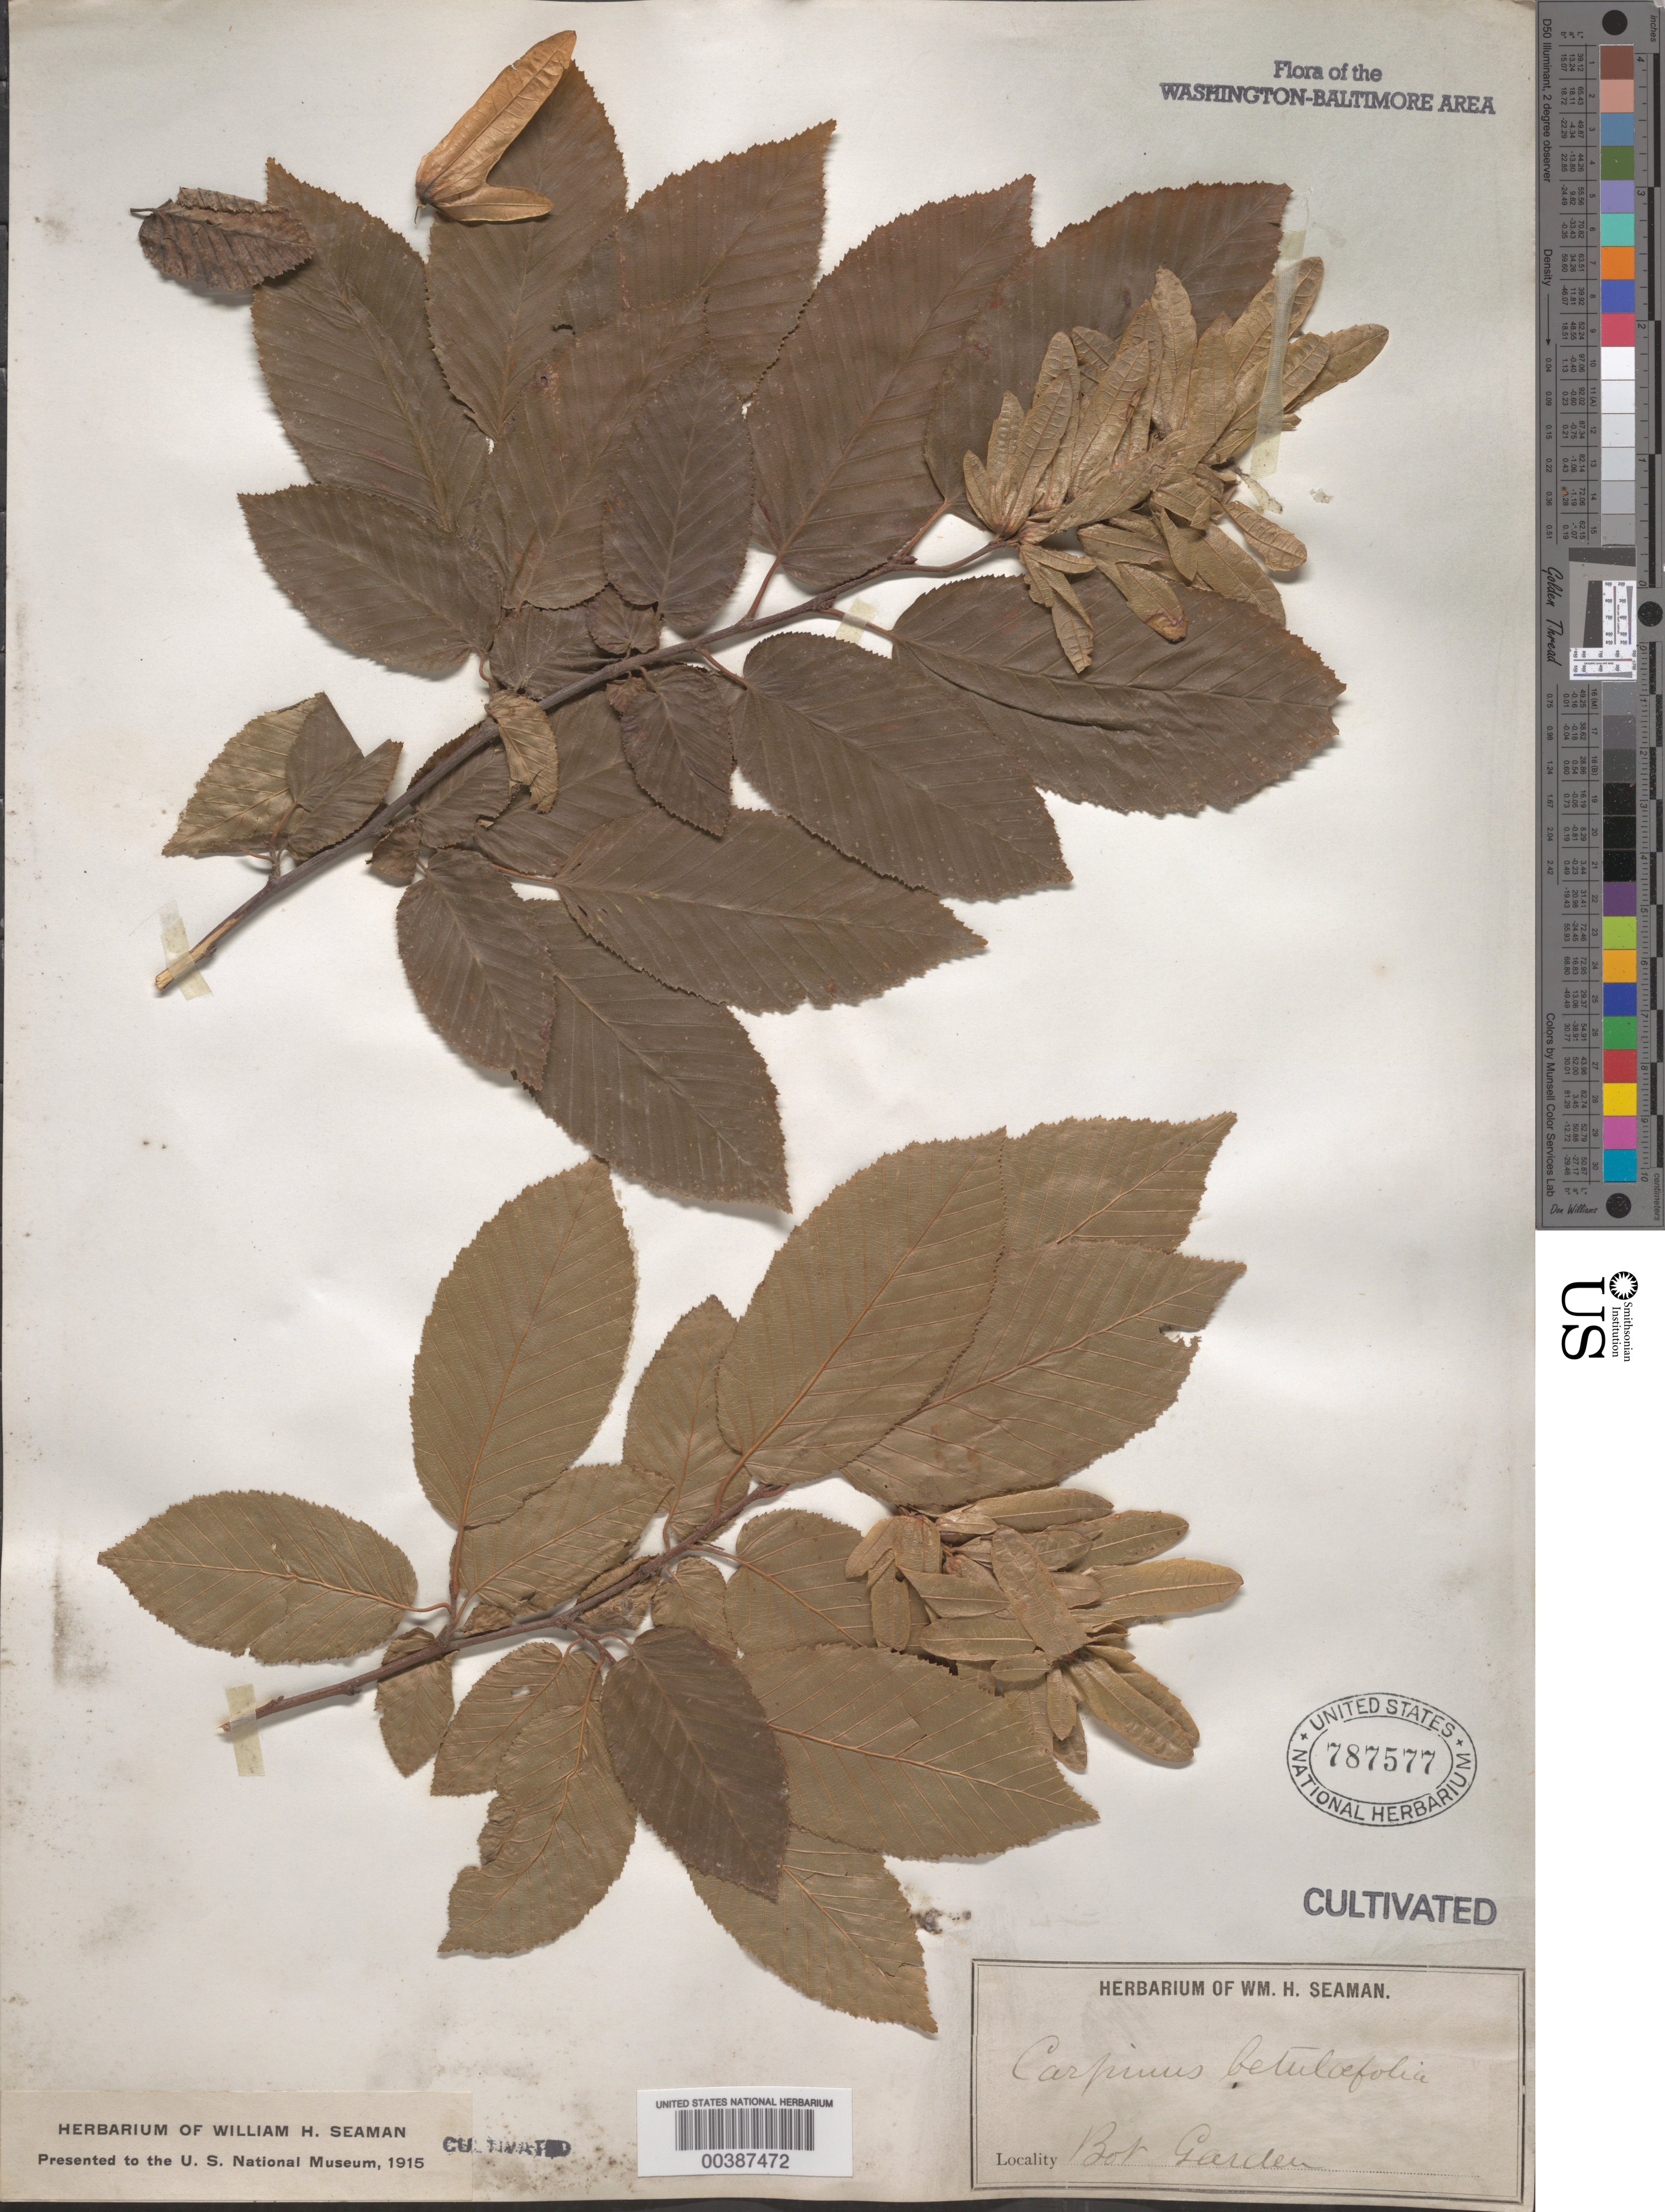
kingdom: Plantae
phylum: Tracheophyta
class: Magnoliopsida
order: Fagales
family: Betulaceae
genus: Carpinus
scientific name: Carpinus betulus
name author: L.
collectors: W. Seaman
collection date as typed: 15 Jul 1866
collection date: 1866-07-15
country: United States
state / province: District of Columbia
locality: Botanical gardens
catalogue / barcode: US 787577